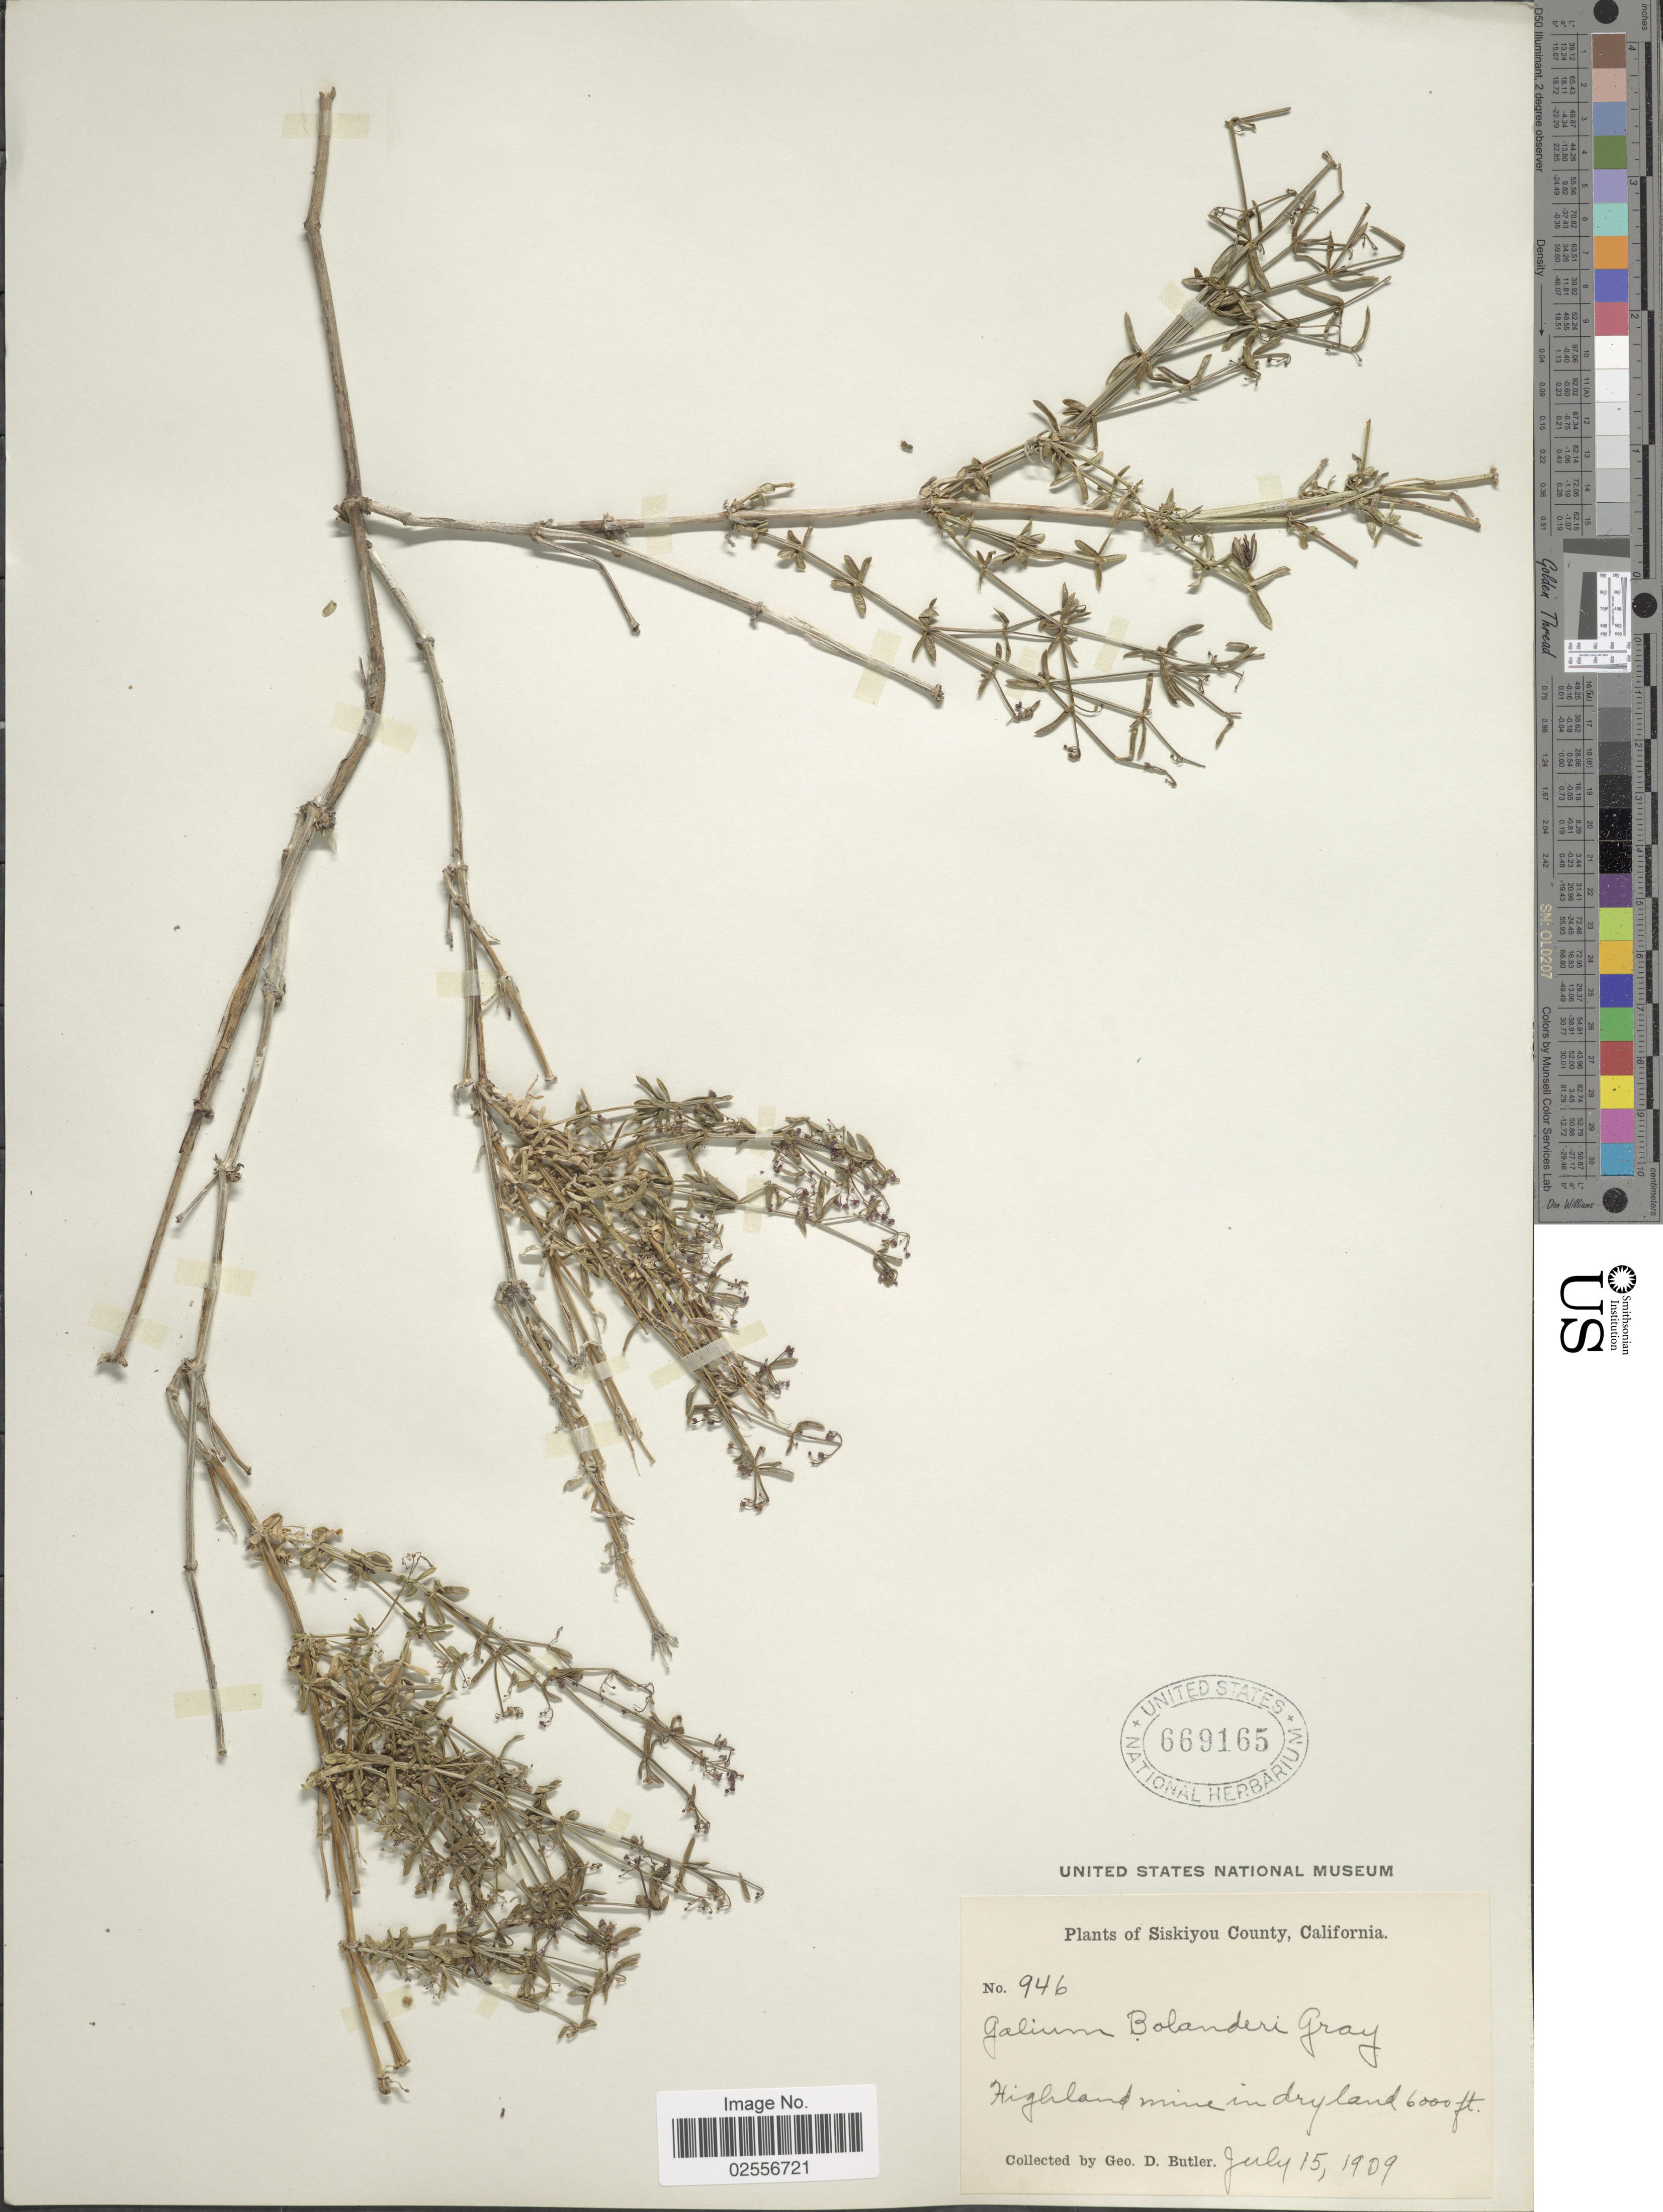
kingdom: Plantae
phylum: Tracheophyta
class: Magnoliopsida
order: Gentianales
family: Rubiaceae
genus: Galium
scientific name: Galium bolanderi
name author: A. Gray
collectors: G. D. Butler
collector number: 946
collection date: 1909-07-15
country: United States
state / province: California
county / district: Siskiyou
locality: Siskiyou County. Highland mine in dry land.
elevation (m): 1829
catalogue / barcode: US 669165